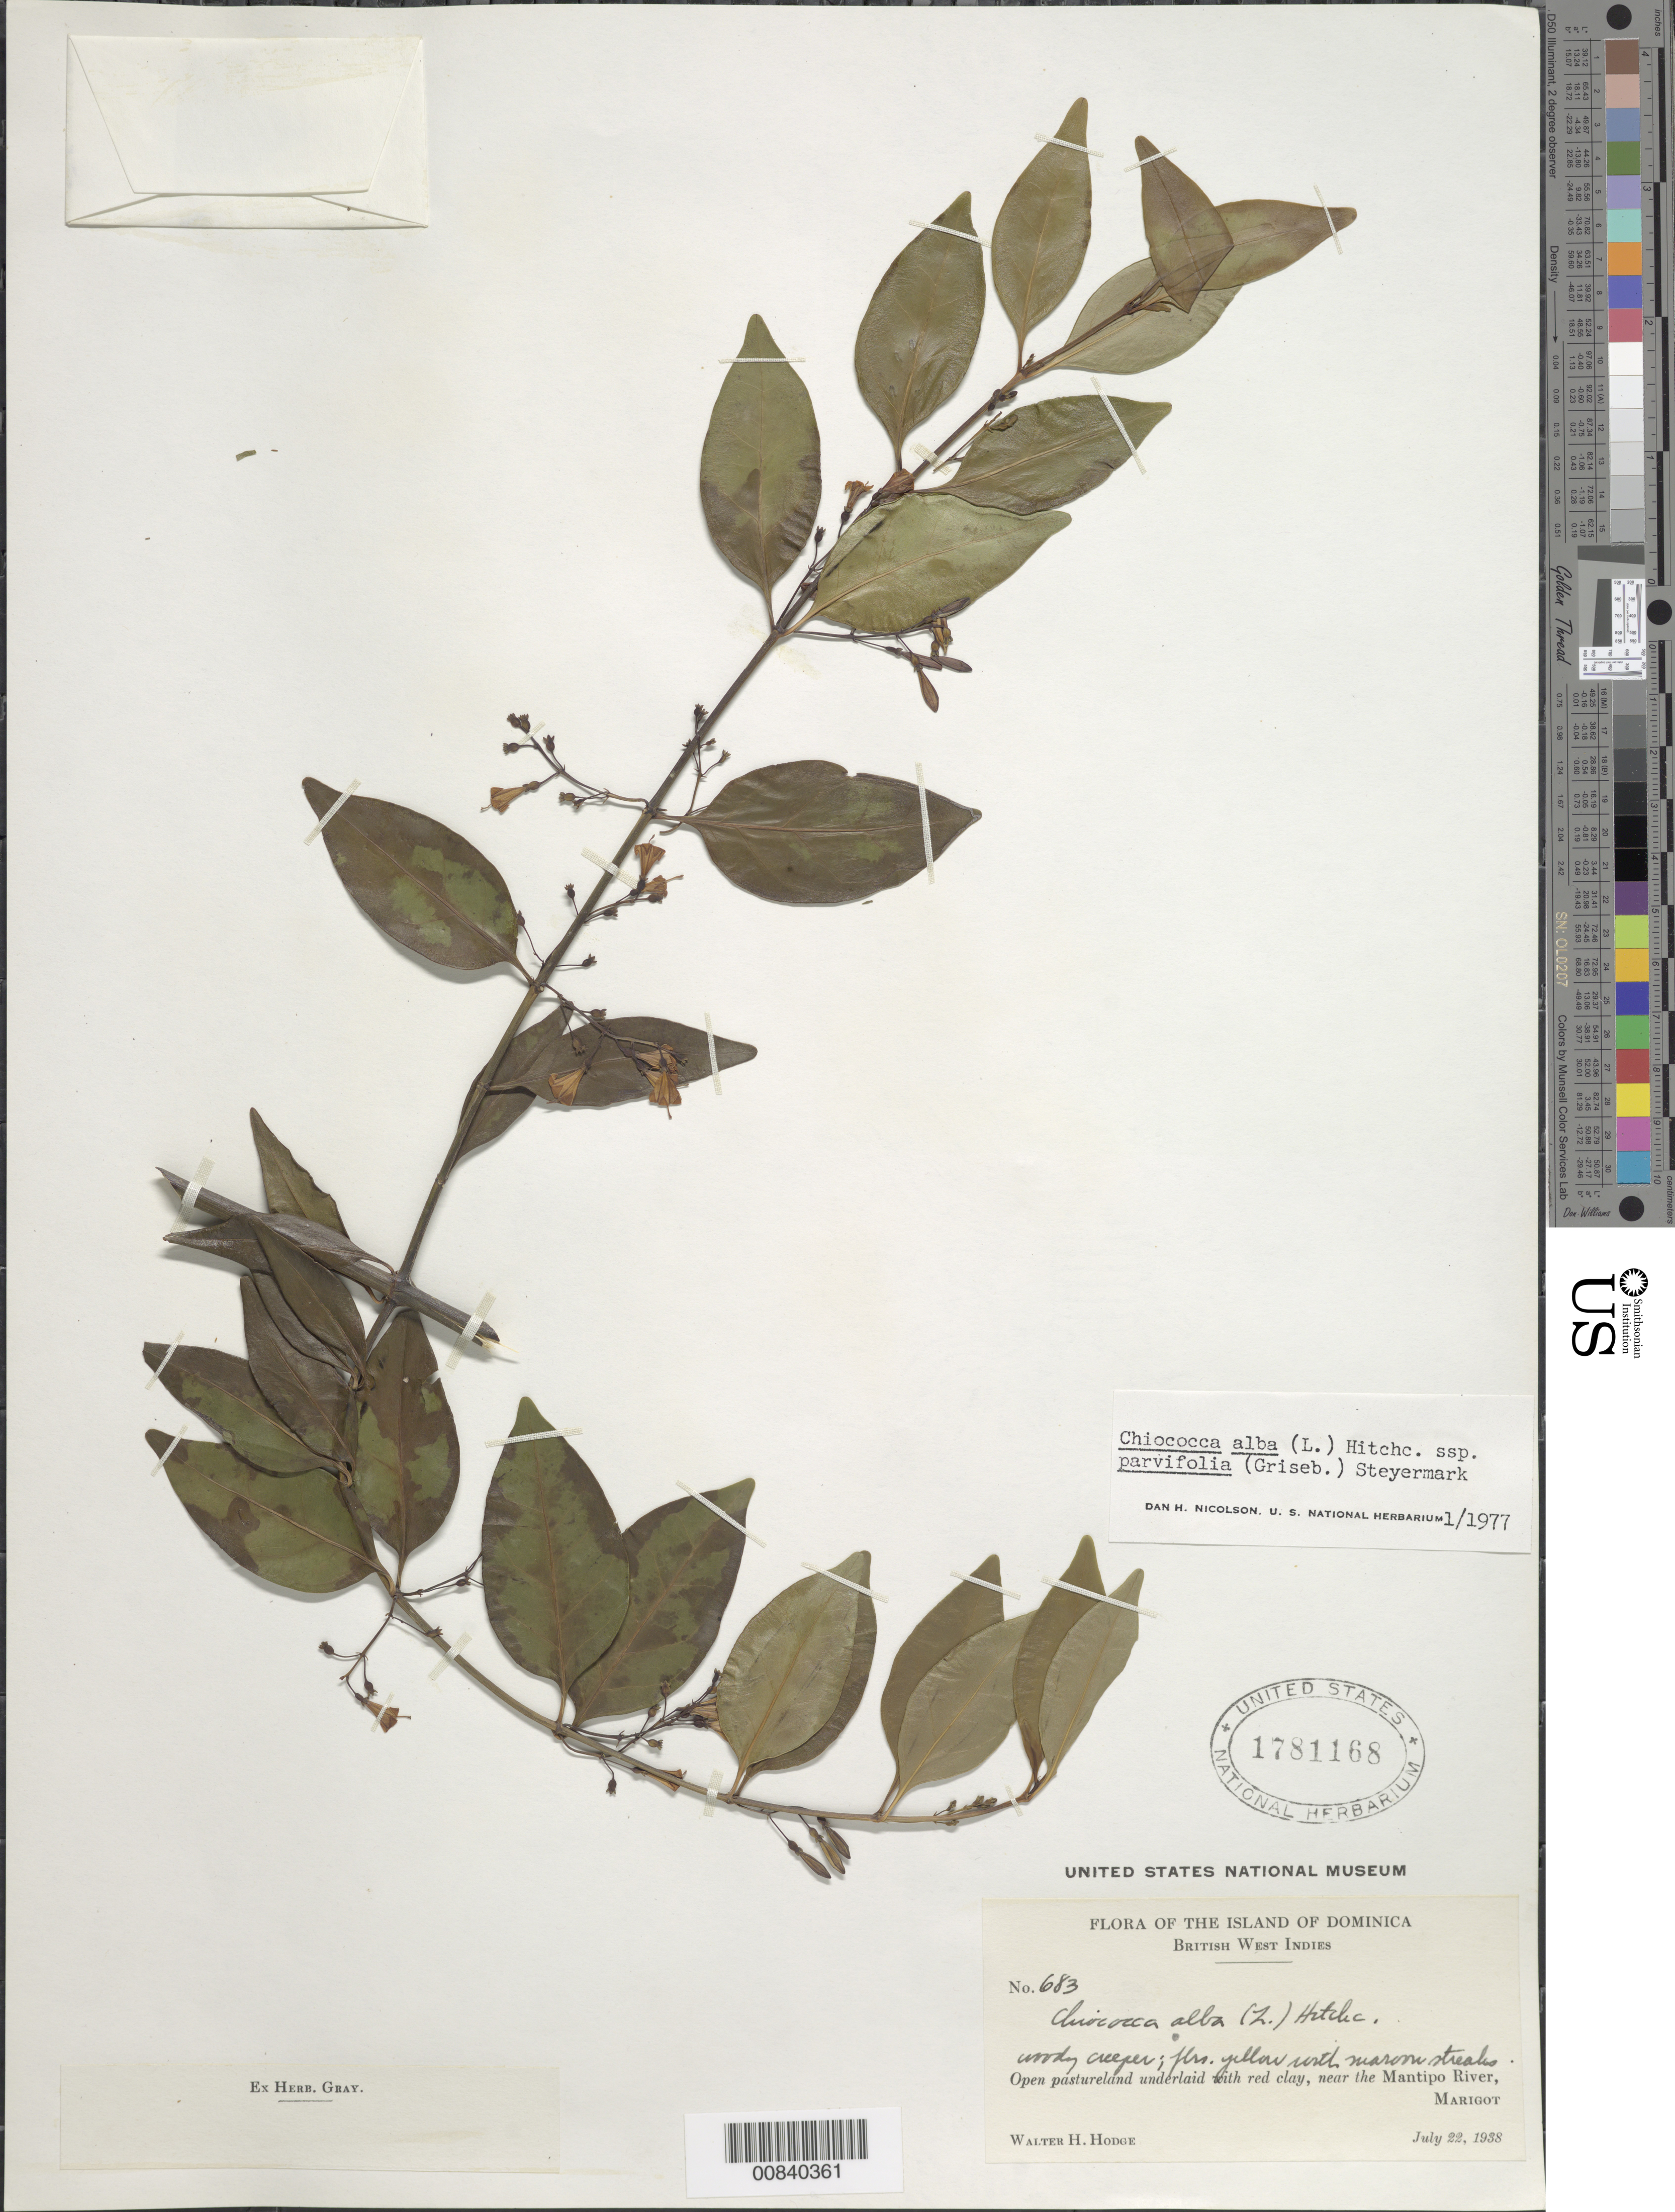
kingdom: Plantae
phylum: Tracheophyta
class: Magnoliopsida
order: Gentianales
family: Rubiaceae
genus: Chiococca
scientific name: Chiococca alba subsp. alba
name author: (L.) Hitchc.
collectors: W. Hodge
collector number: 683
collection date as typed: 22 Jul 1938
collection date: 1938-07-22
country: Dominica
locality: Pastureland near Mantipo River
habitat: Open pastureland underlain with red clay, near river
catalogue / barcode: US 1781168